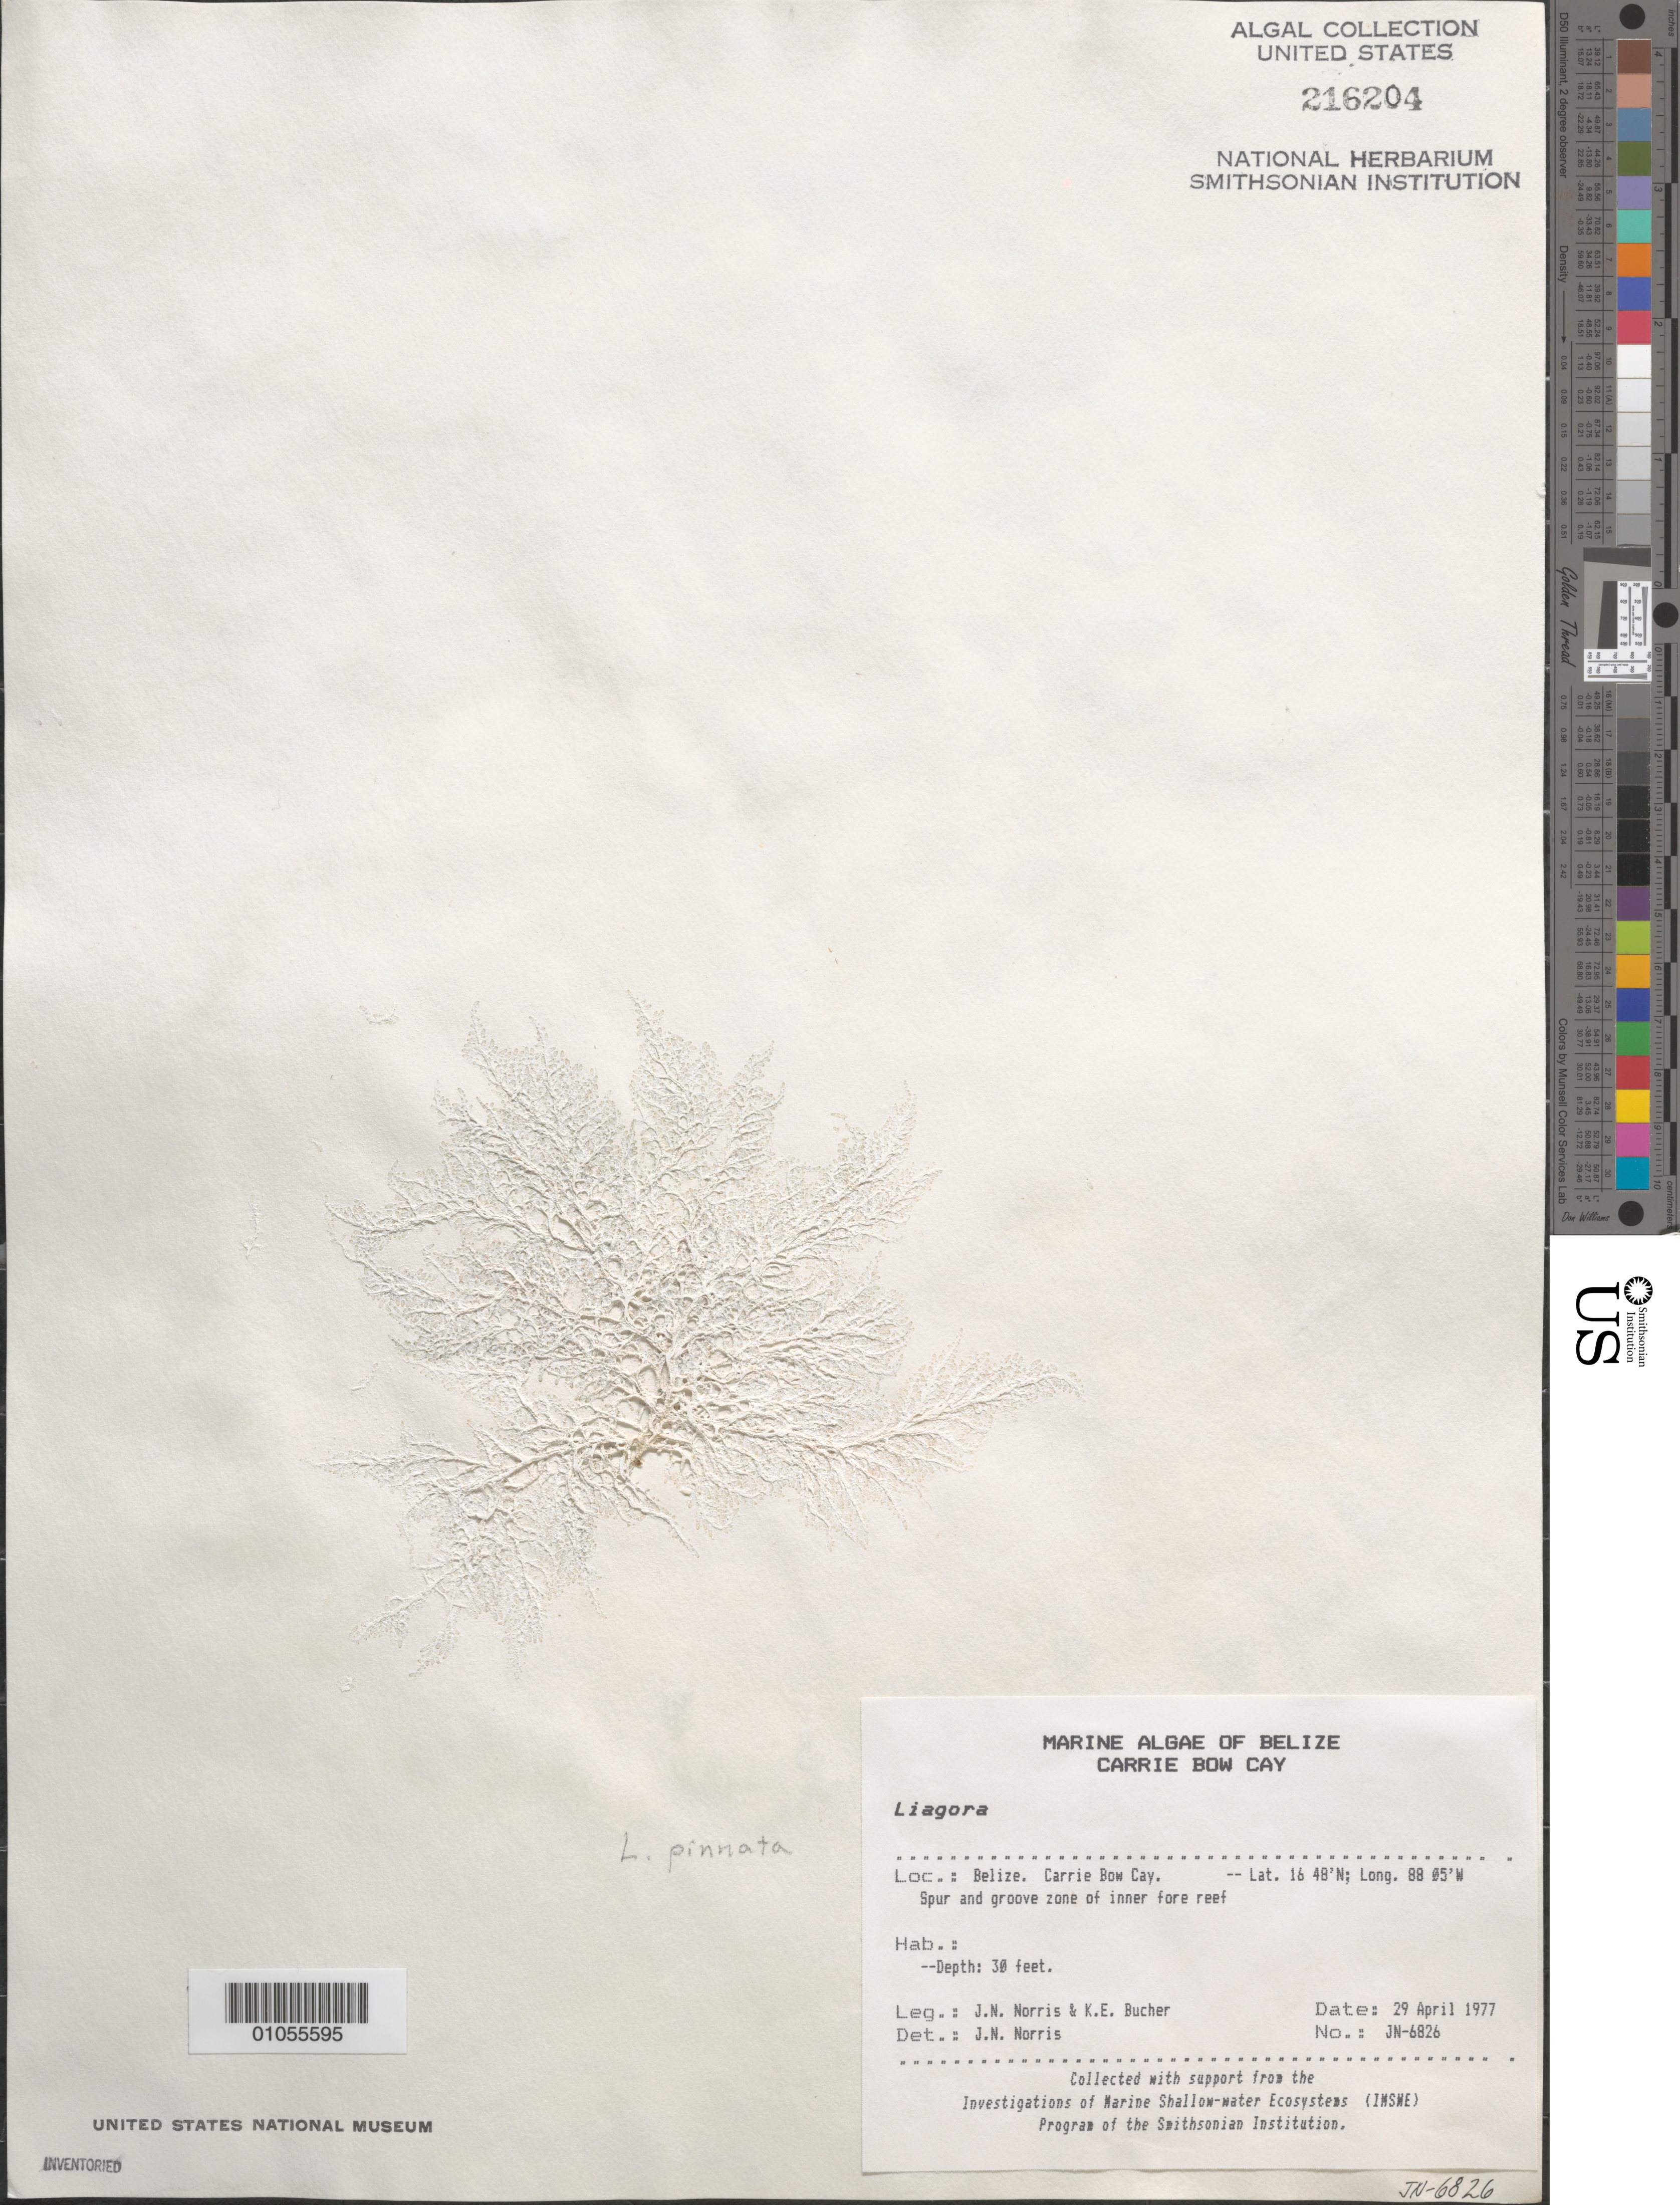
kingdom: Plantae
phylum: Rhodophyta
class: Florideophyceae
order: Nemaliales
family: Liagoraceae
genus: Liagora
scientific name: Liagora pinnata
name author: Harv.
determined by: Norris, James N.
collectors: J. N. Norris & K. E. Bucher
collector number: JN-6826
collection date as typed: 29 Apr 1977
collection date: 1977-04-29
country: Belize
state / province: Stann Creek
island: Carrie Bow Cay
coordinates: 16 48'N, 88 05'W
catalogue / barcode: US 216204